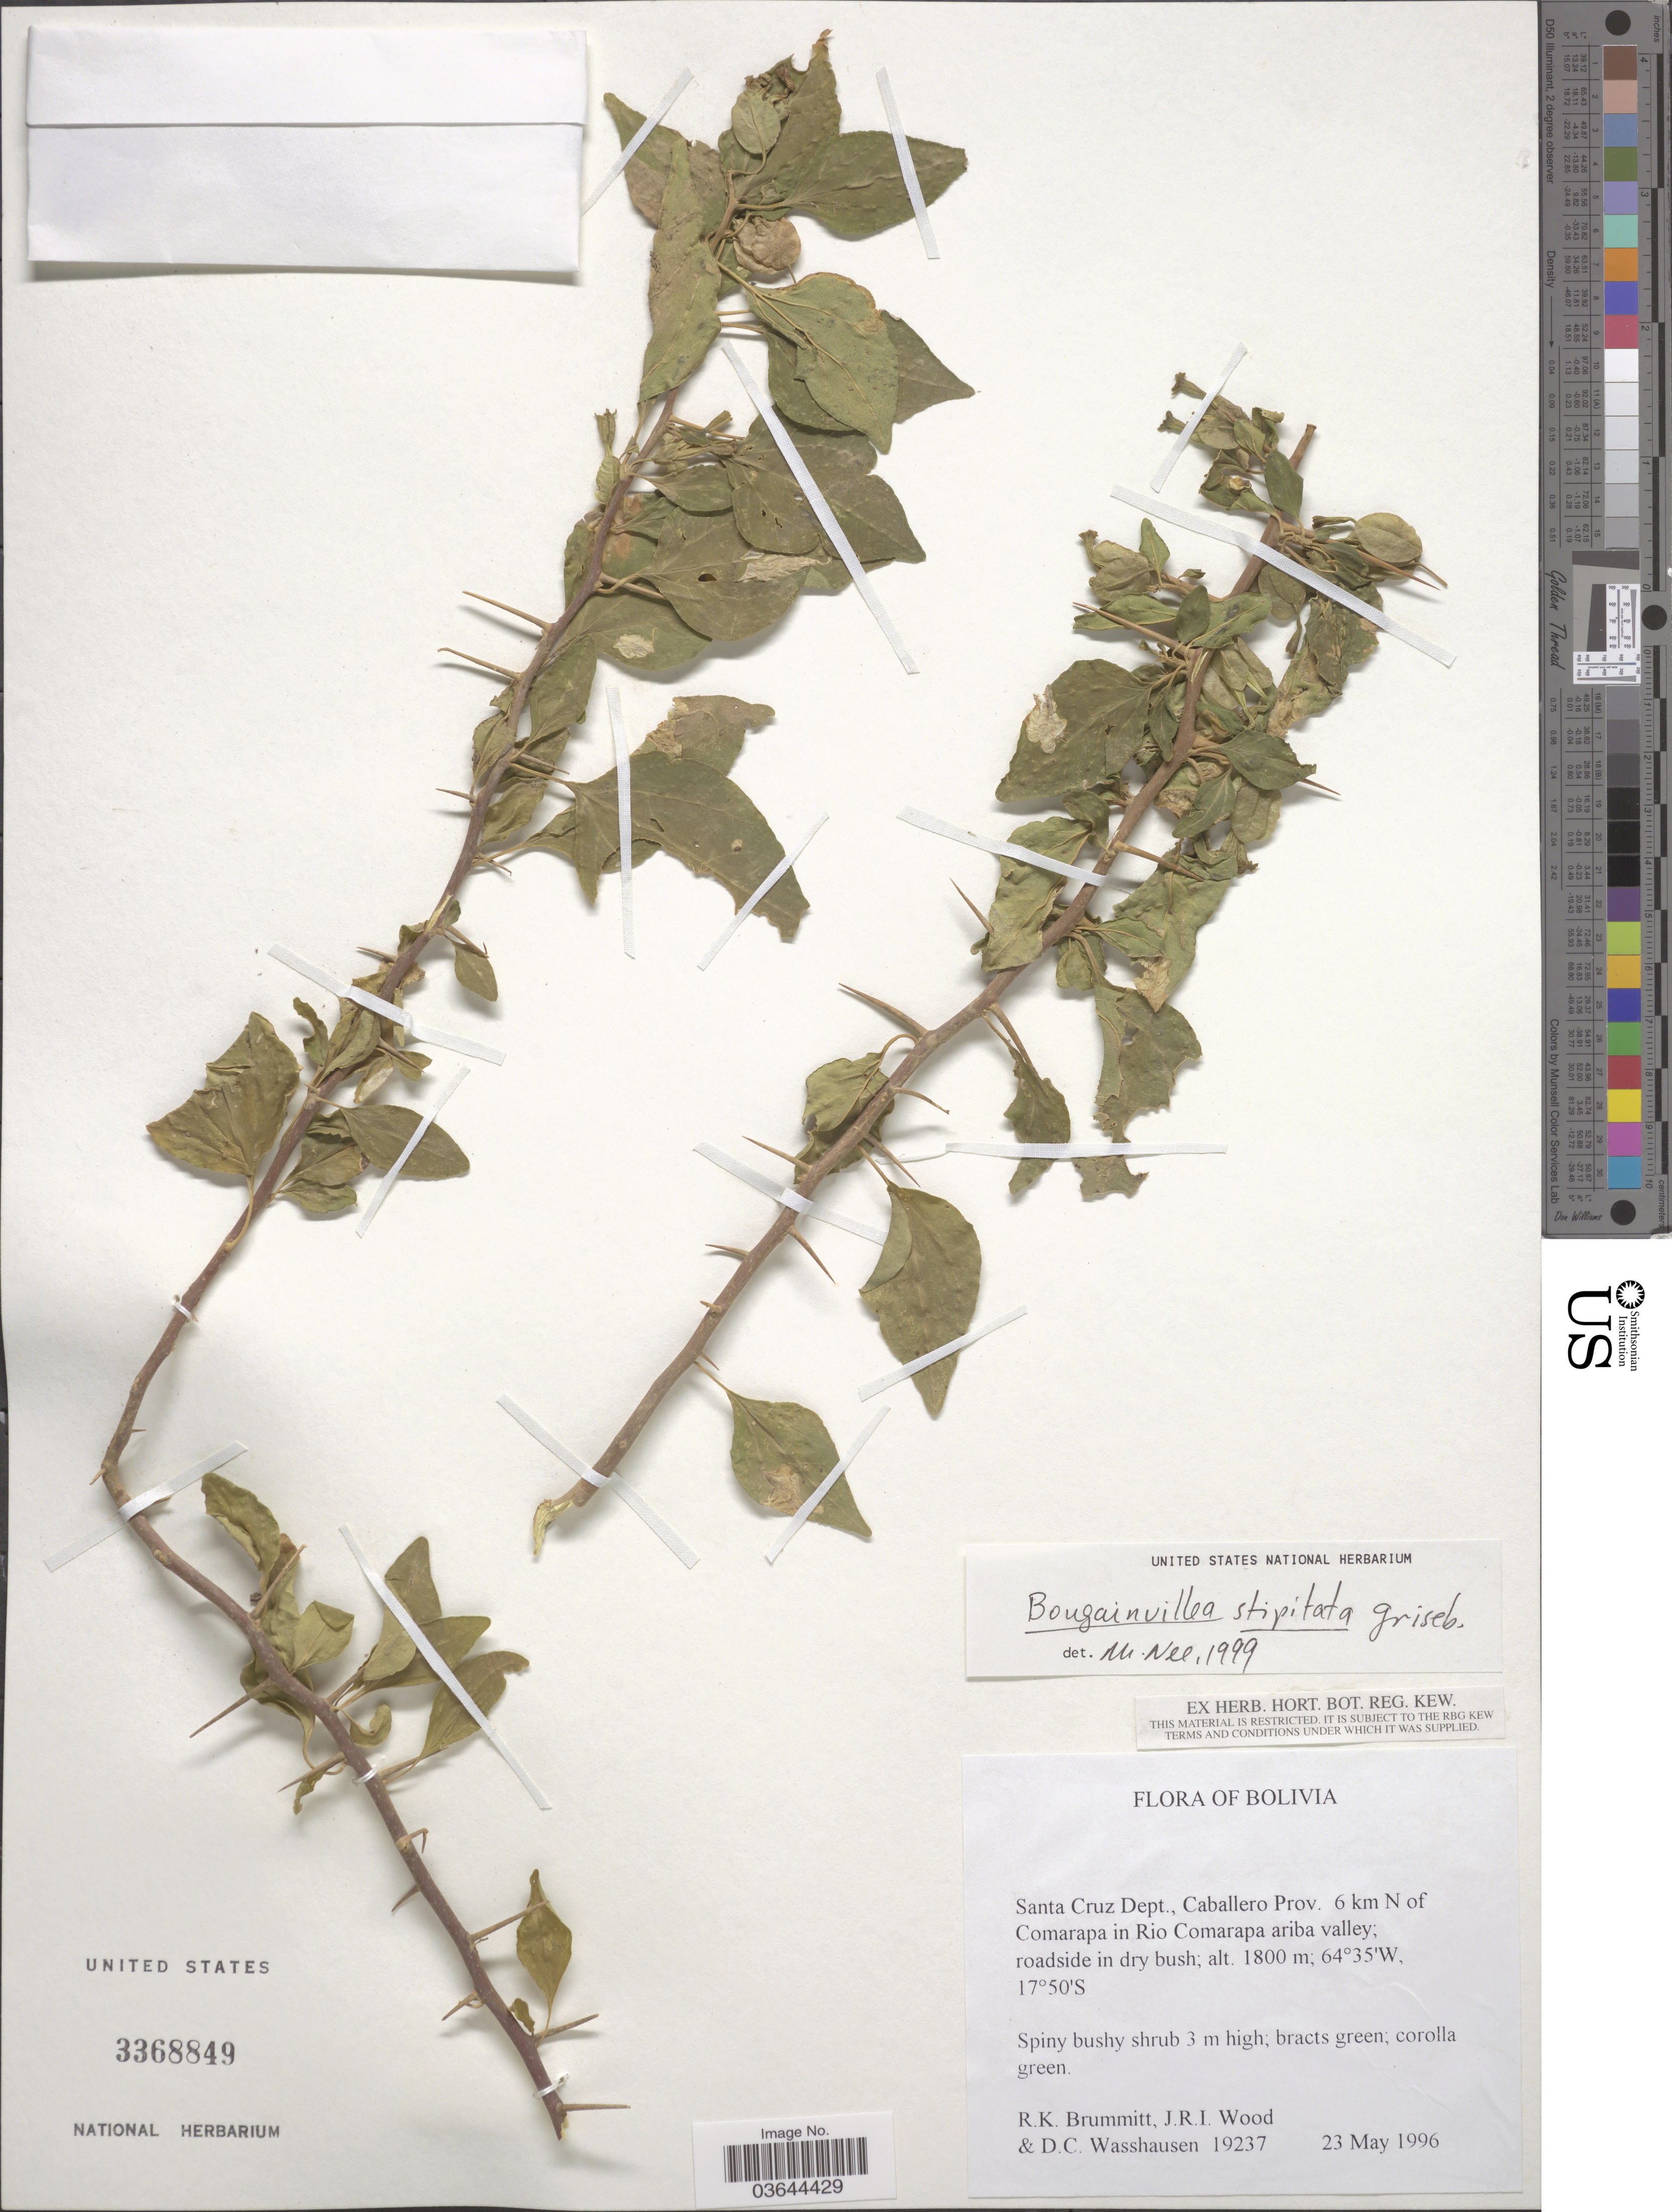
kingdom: Plantae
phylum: Tracheophyta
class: Magnoliopsida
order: Caryophyllales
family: Nyctaginaceae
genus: Bougainvillea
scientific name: Bougainvillea stipitata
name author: Griseb.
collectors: R. K. Brummitt, J. R. I. Wood & D. C. Wasshausen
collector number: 19237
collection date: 1996-05-23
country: Bolivia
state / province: Santa Cruz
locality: Santa Cruz Dept., Caballero Prov. 6 km N of Comarapa in Rio Comarapa ariba valley; roadside in dry bush.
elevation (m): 1800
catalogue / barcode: US 3368849